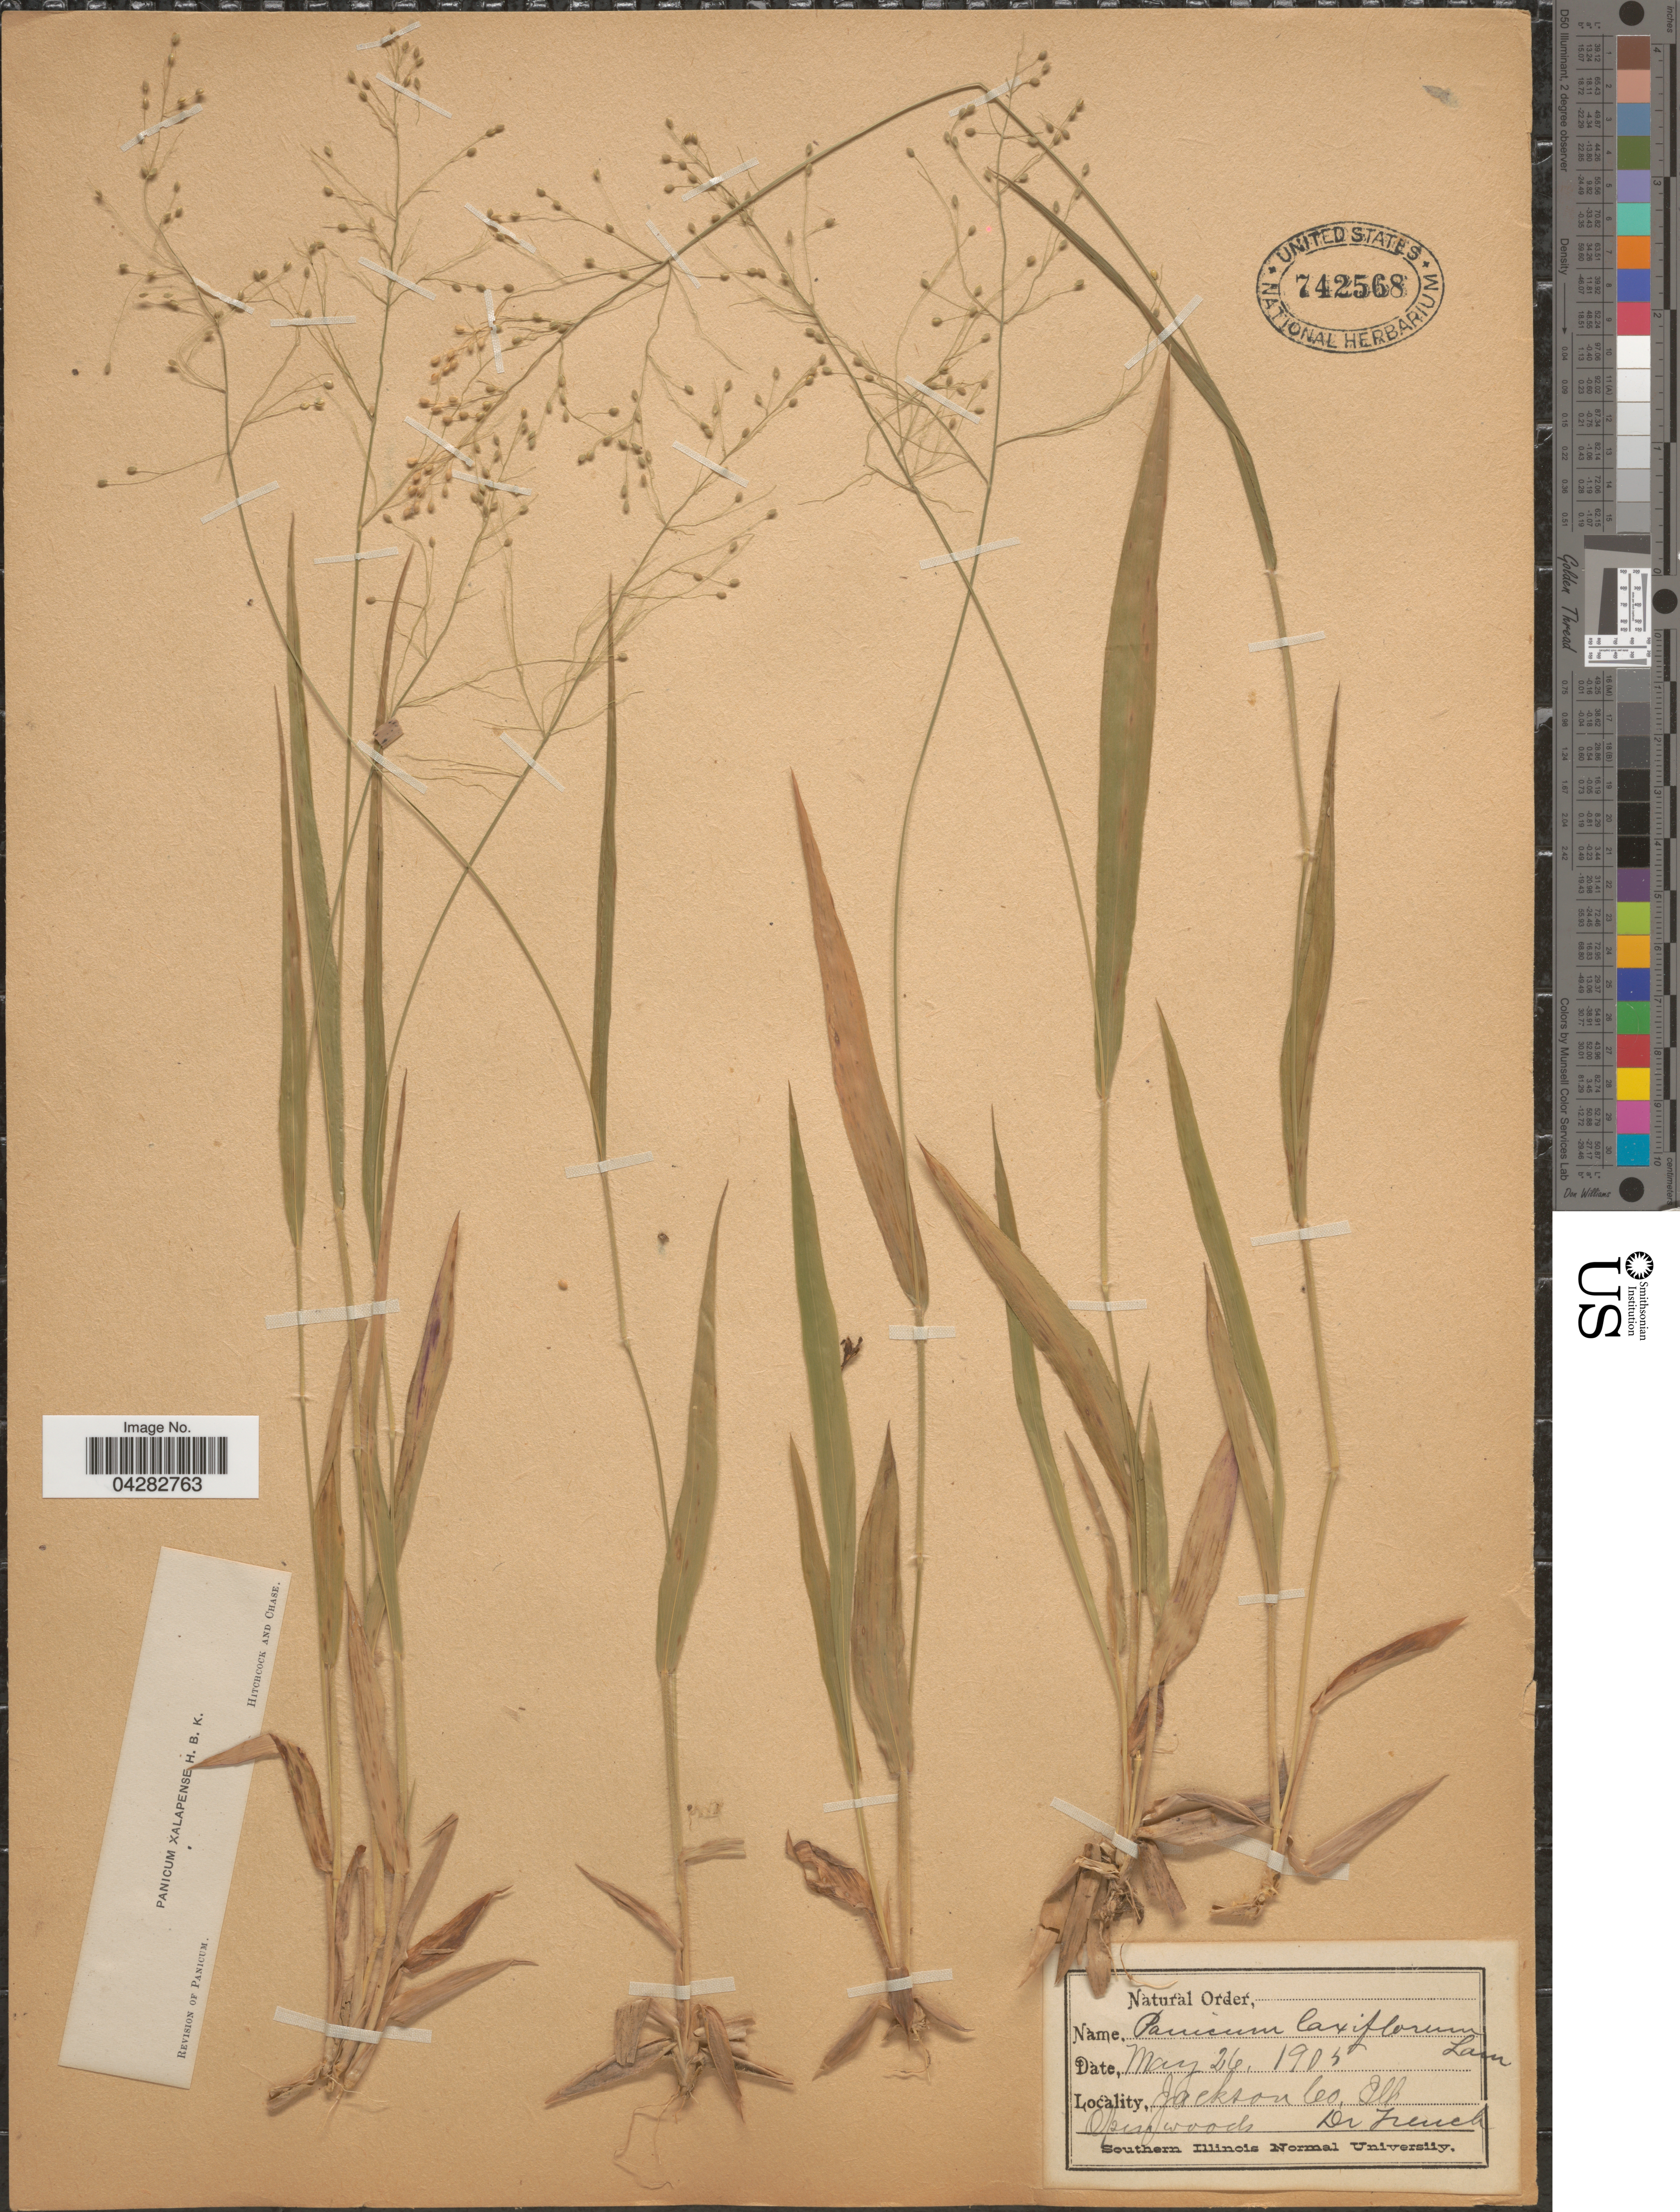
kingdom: Plantae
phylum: Tracheophyta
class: Liliopsida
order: Poales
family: Poaceae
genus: Dichanthelium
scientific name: Dichanthelium laxiflorum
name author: (Lam.) Gould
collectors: French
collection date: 1905-05-26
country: United States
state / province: Illinois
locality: Jackson Co. Open woods.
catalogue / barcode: US 742568